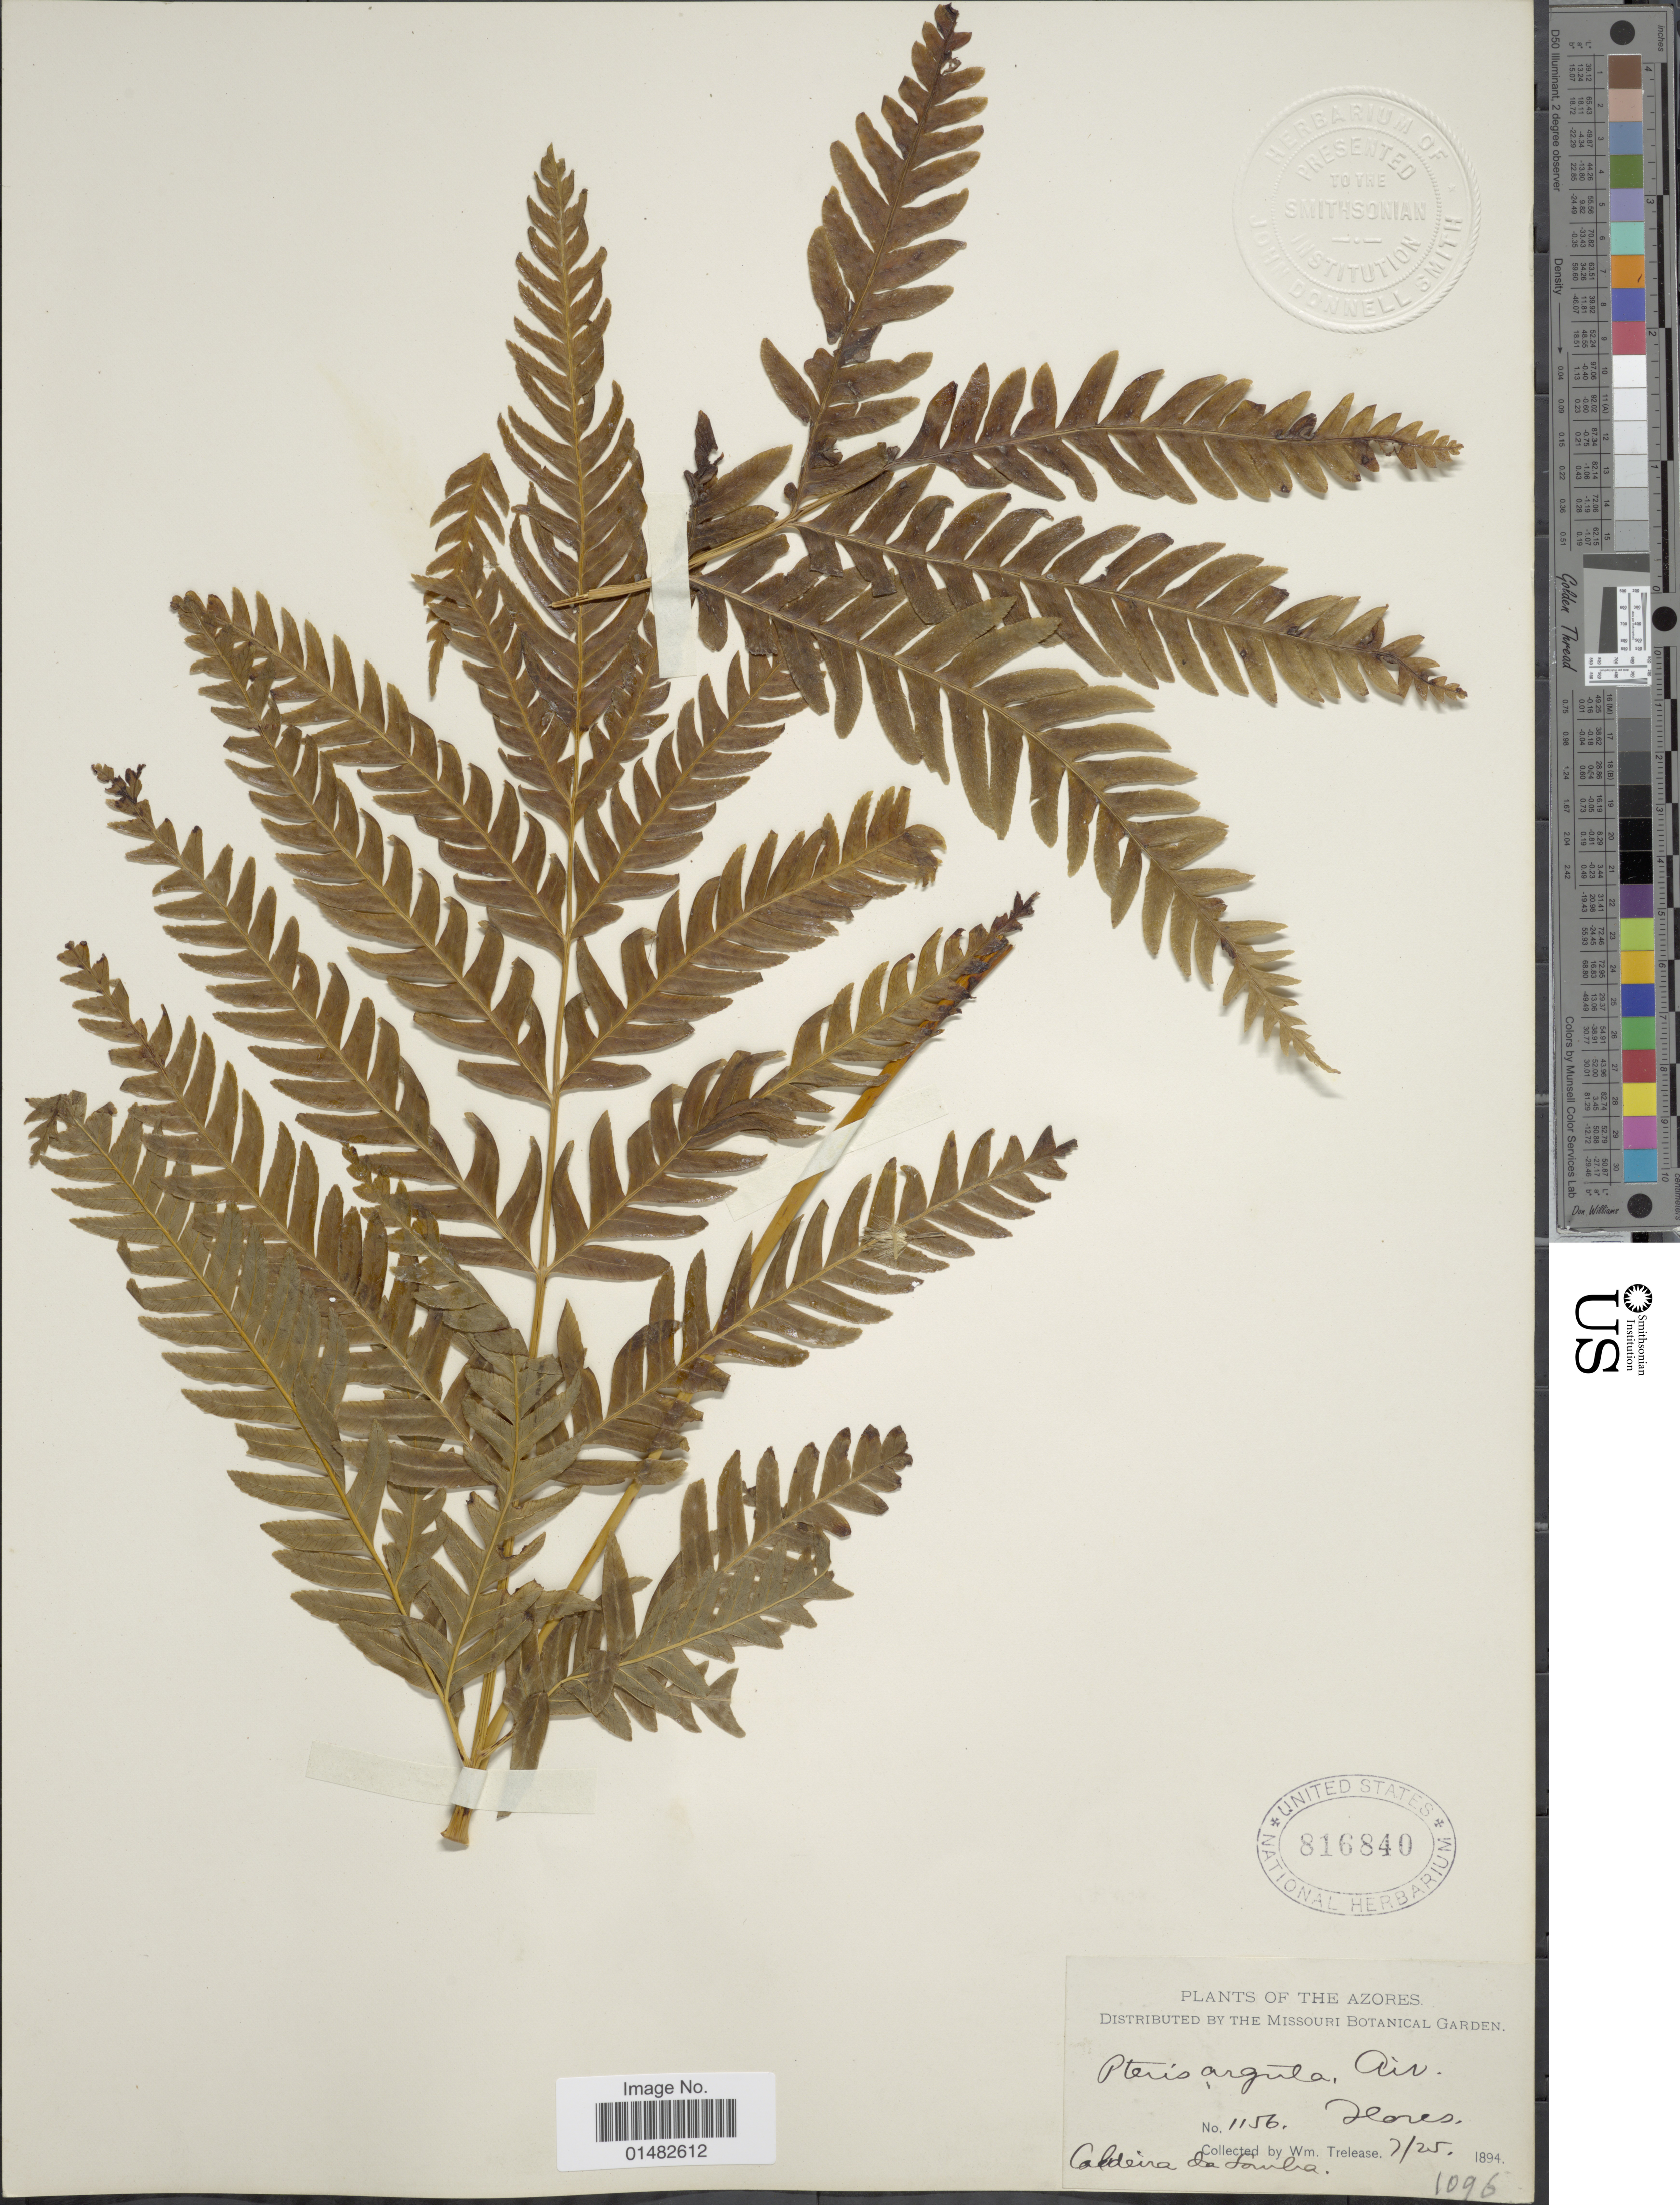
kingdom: Plantae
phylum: Tracheophyta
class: Polypodiopsida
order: Polypodiales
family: Pteridaceae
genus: Pteris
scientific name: Pteris arguta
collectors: W. Trelease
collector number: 1156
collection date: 1894-07-25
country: Portugal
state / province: Azores (Aut. Reg.)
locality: The Azores, Jeares, Caldeira da Saula [interpreted]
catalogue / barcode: US 816840